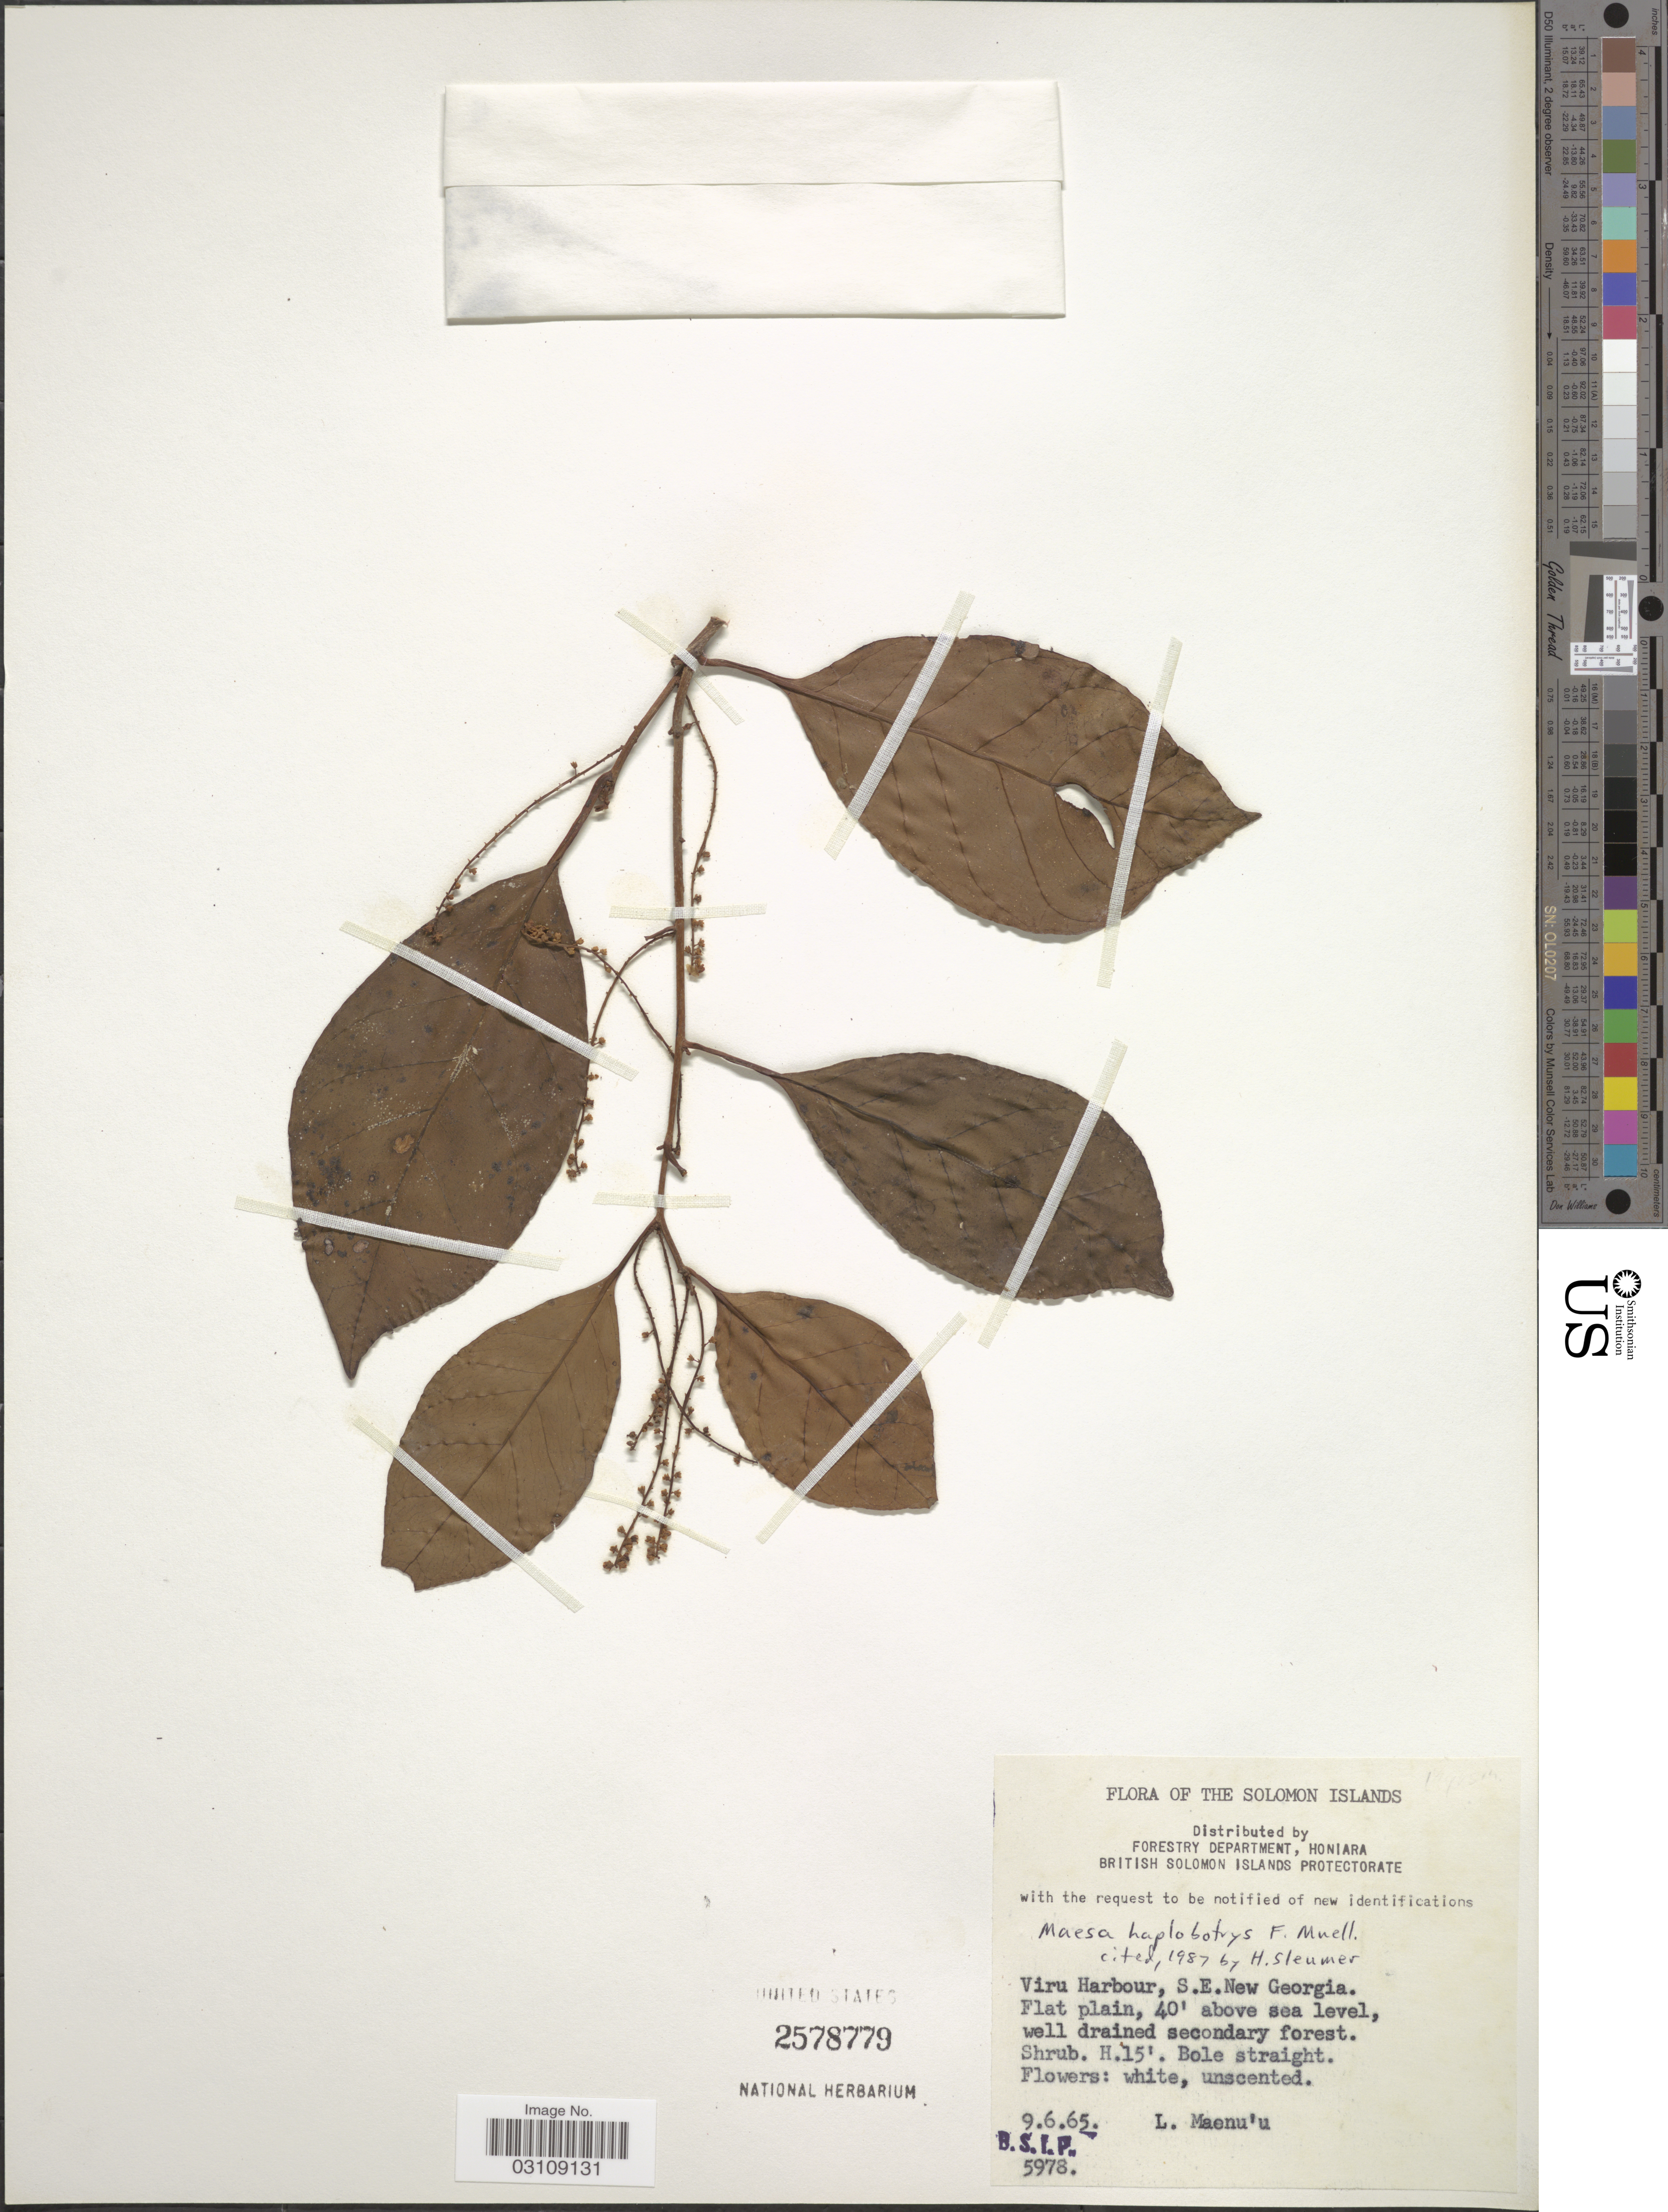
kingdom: Plantae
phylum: Tracheophyta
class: Magnoliopsida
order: Ericales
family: Primulaceae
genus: Maesa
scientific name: Maesa haplobotrys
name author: F. Muell.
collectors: L. Maenu'u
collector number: BSIP5978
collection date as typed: Transcribed d/m/y: 9/6/65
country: Solomon Islands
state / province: Solomon Islands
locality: Viru Harbour, S.E. New Georgia.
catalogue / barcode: US 2578779